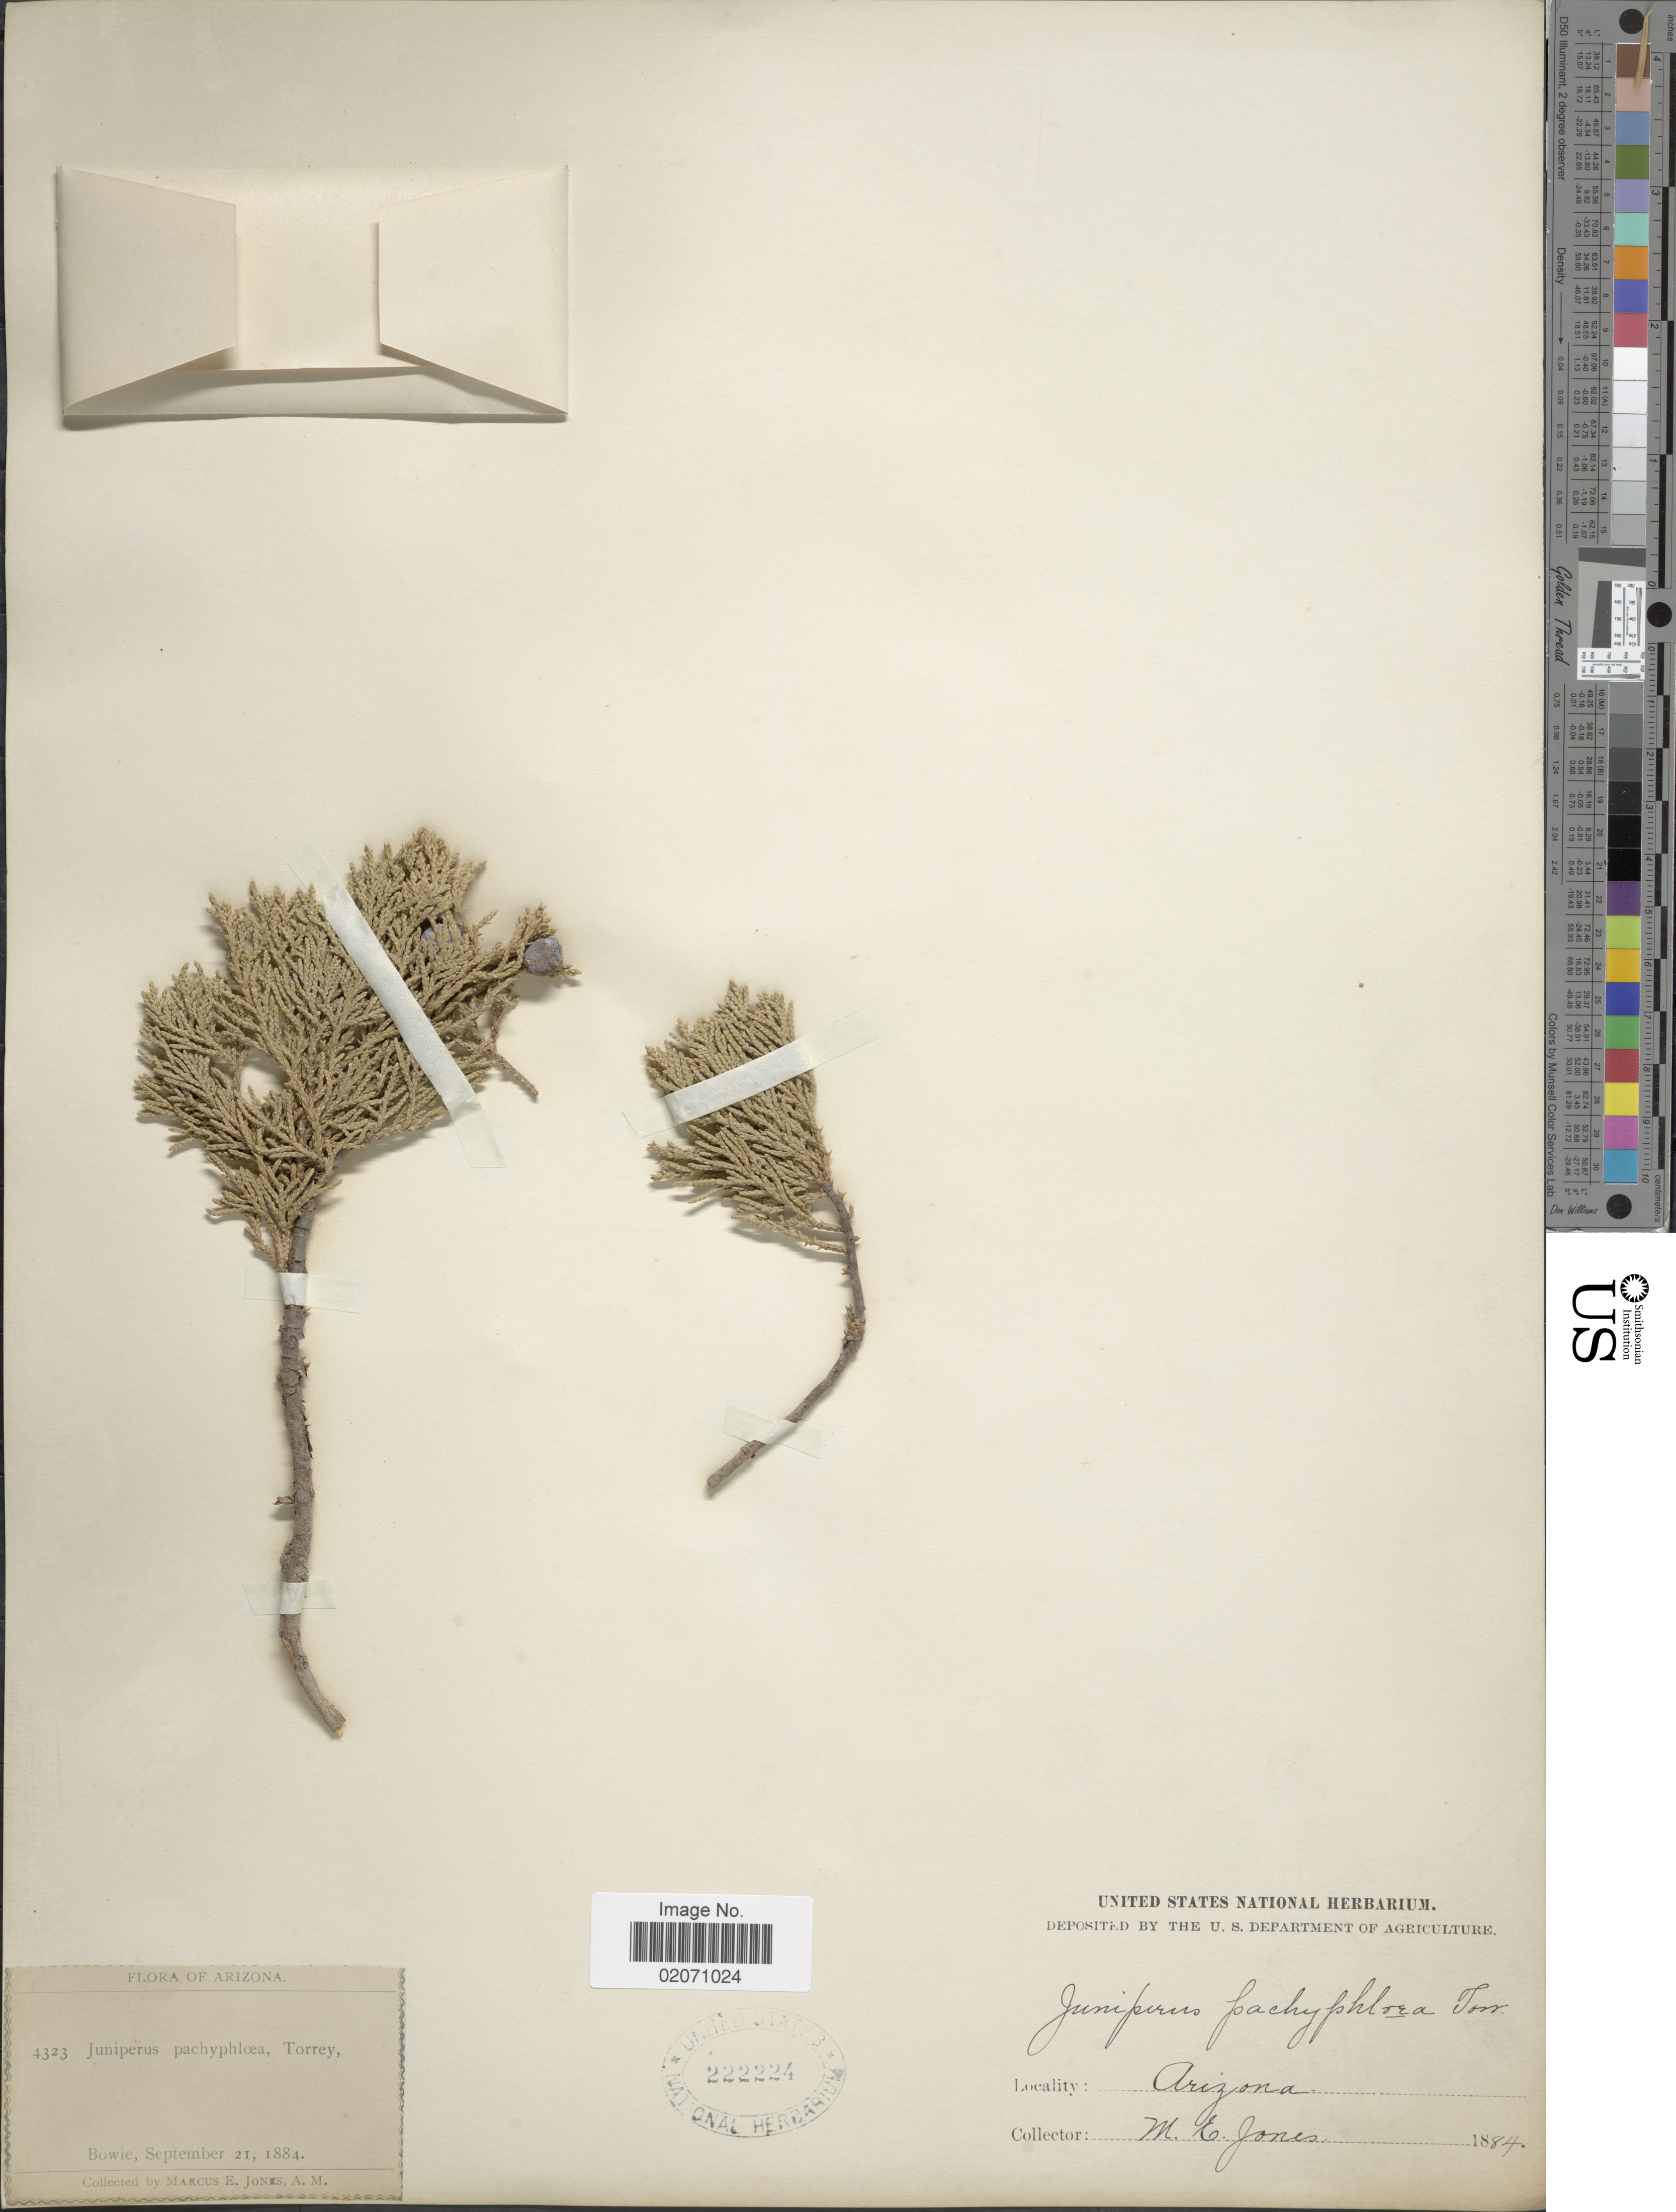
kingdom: Plantae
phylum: Tracheophyta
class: Pinopsida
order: Pinales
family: Cupressaceae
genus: Juniperus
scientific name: Juniperus deppeana var. pachyphlaea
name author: (Torr.) Martínez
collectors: M. E. Jones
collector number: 4323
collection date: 1884-09-21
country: United States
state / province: Arizona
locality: Bowie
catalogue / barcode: US 222224